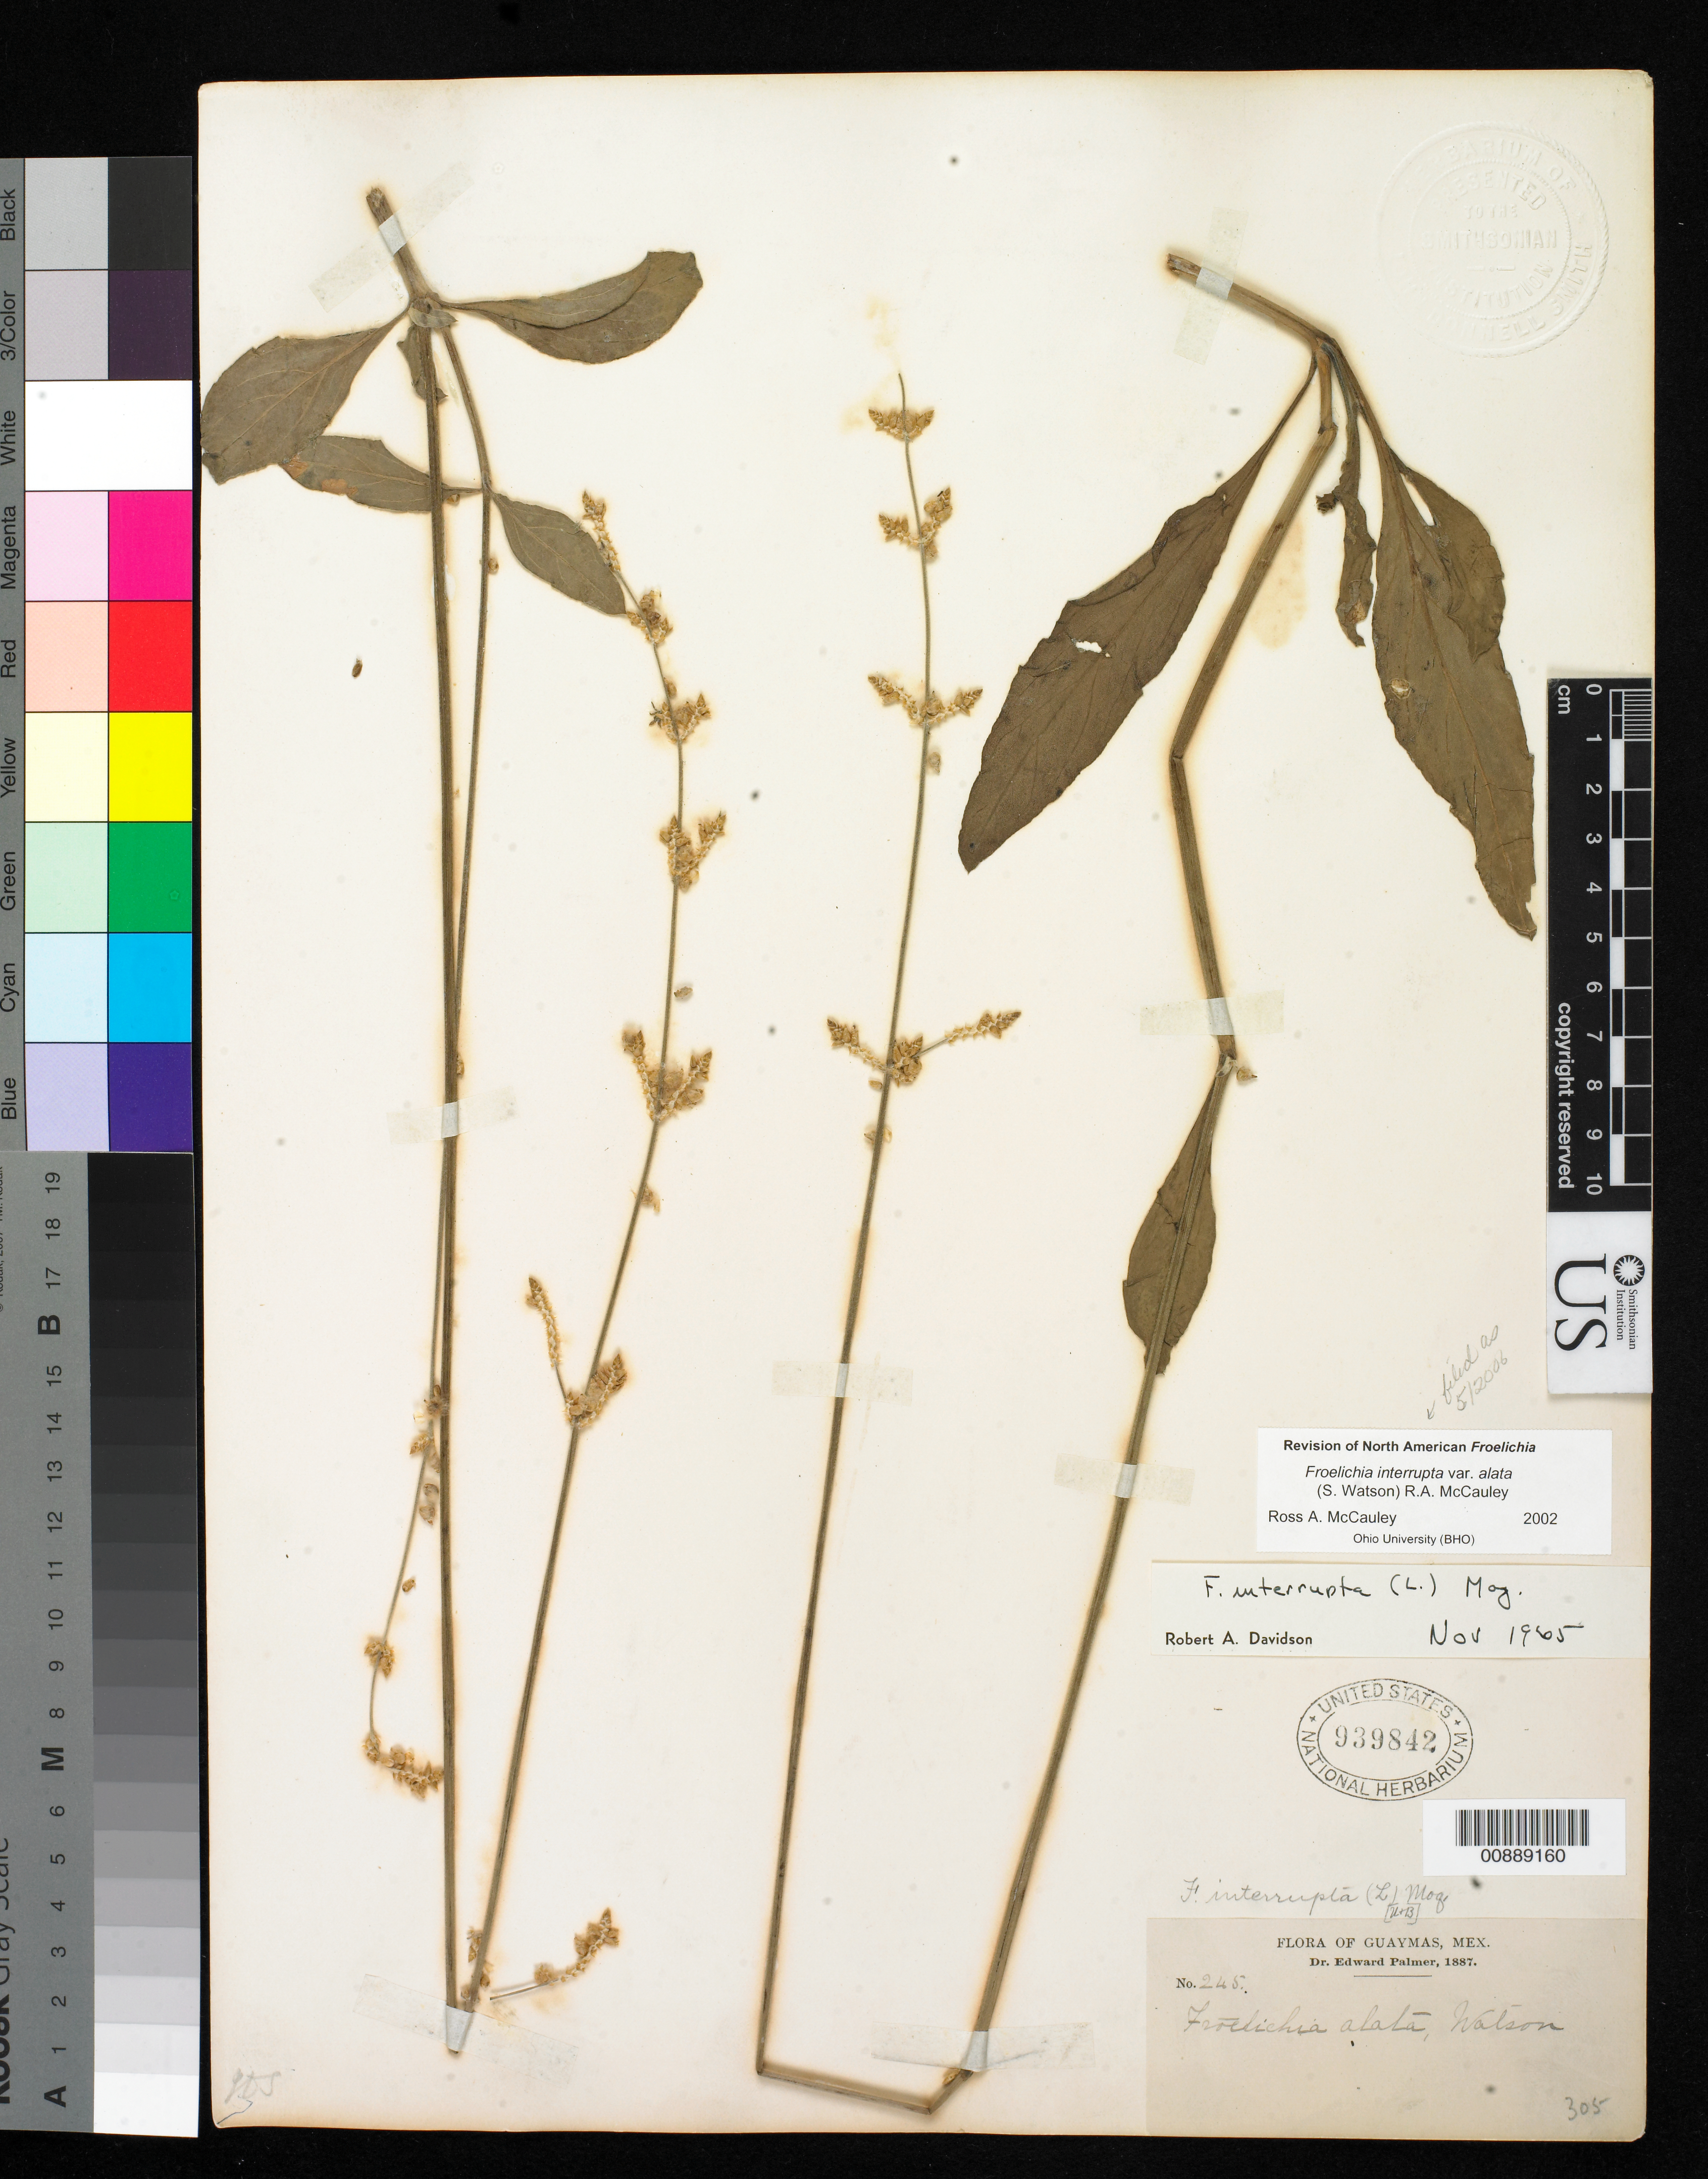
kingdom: Plantae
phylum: Tracheophyta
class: Magnoliopsida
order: Caryophyllales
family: Amaranthaceae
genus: Froelichia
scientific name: Froelichia interrupta var. alata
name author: (S. Watson) R.A. McCauley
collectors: E. Palmer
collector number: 245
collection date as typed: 1887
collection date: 1887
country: Mexico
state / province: Sonora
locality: Guaymas, Sonora.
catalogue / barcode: US 939842